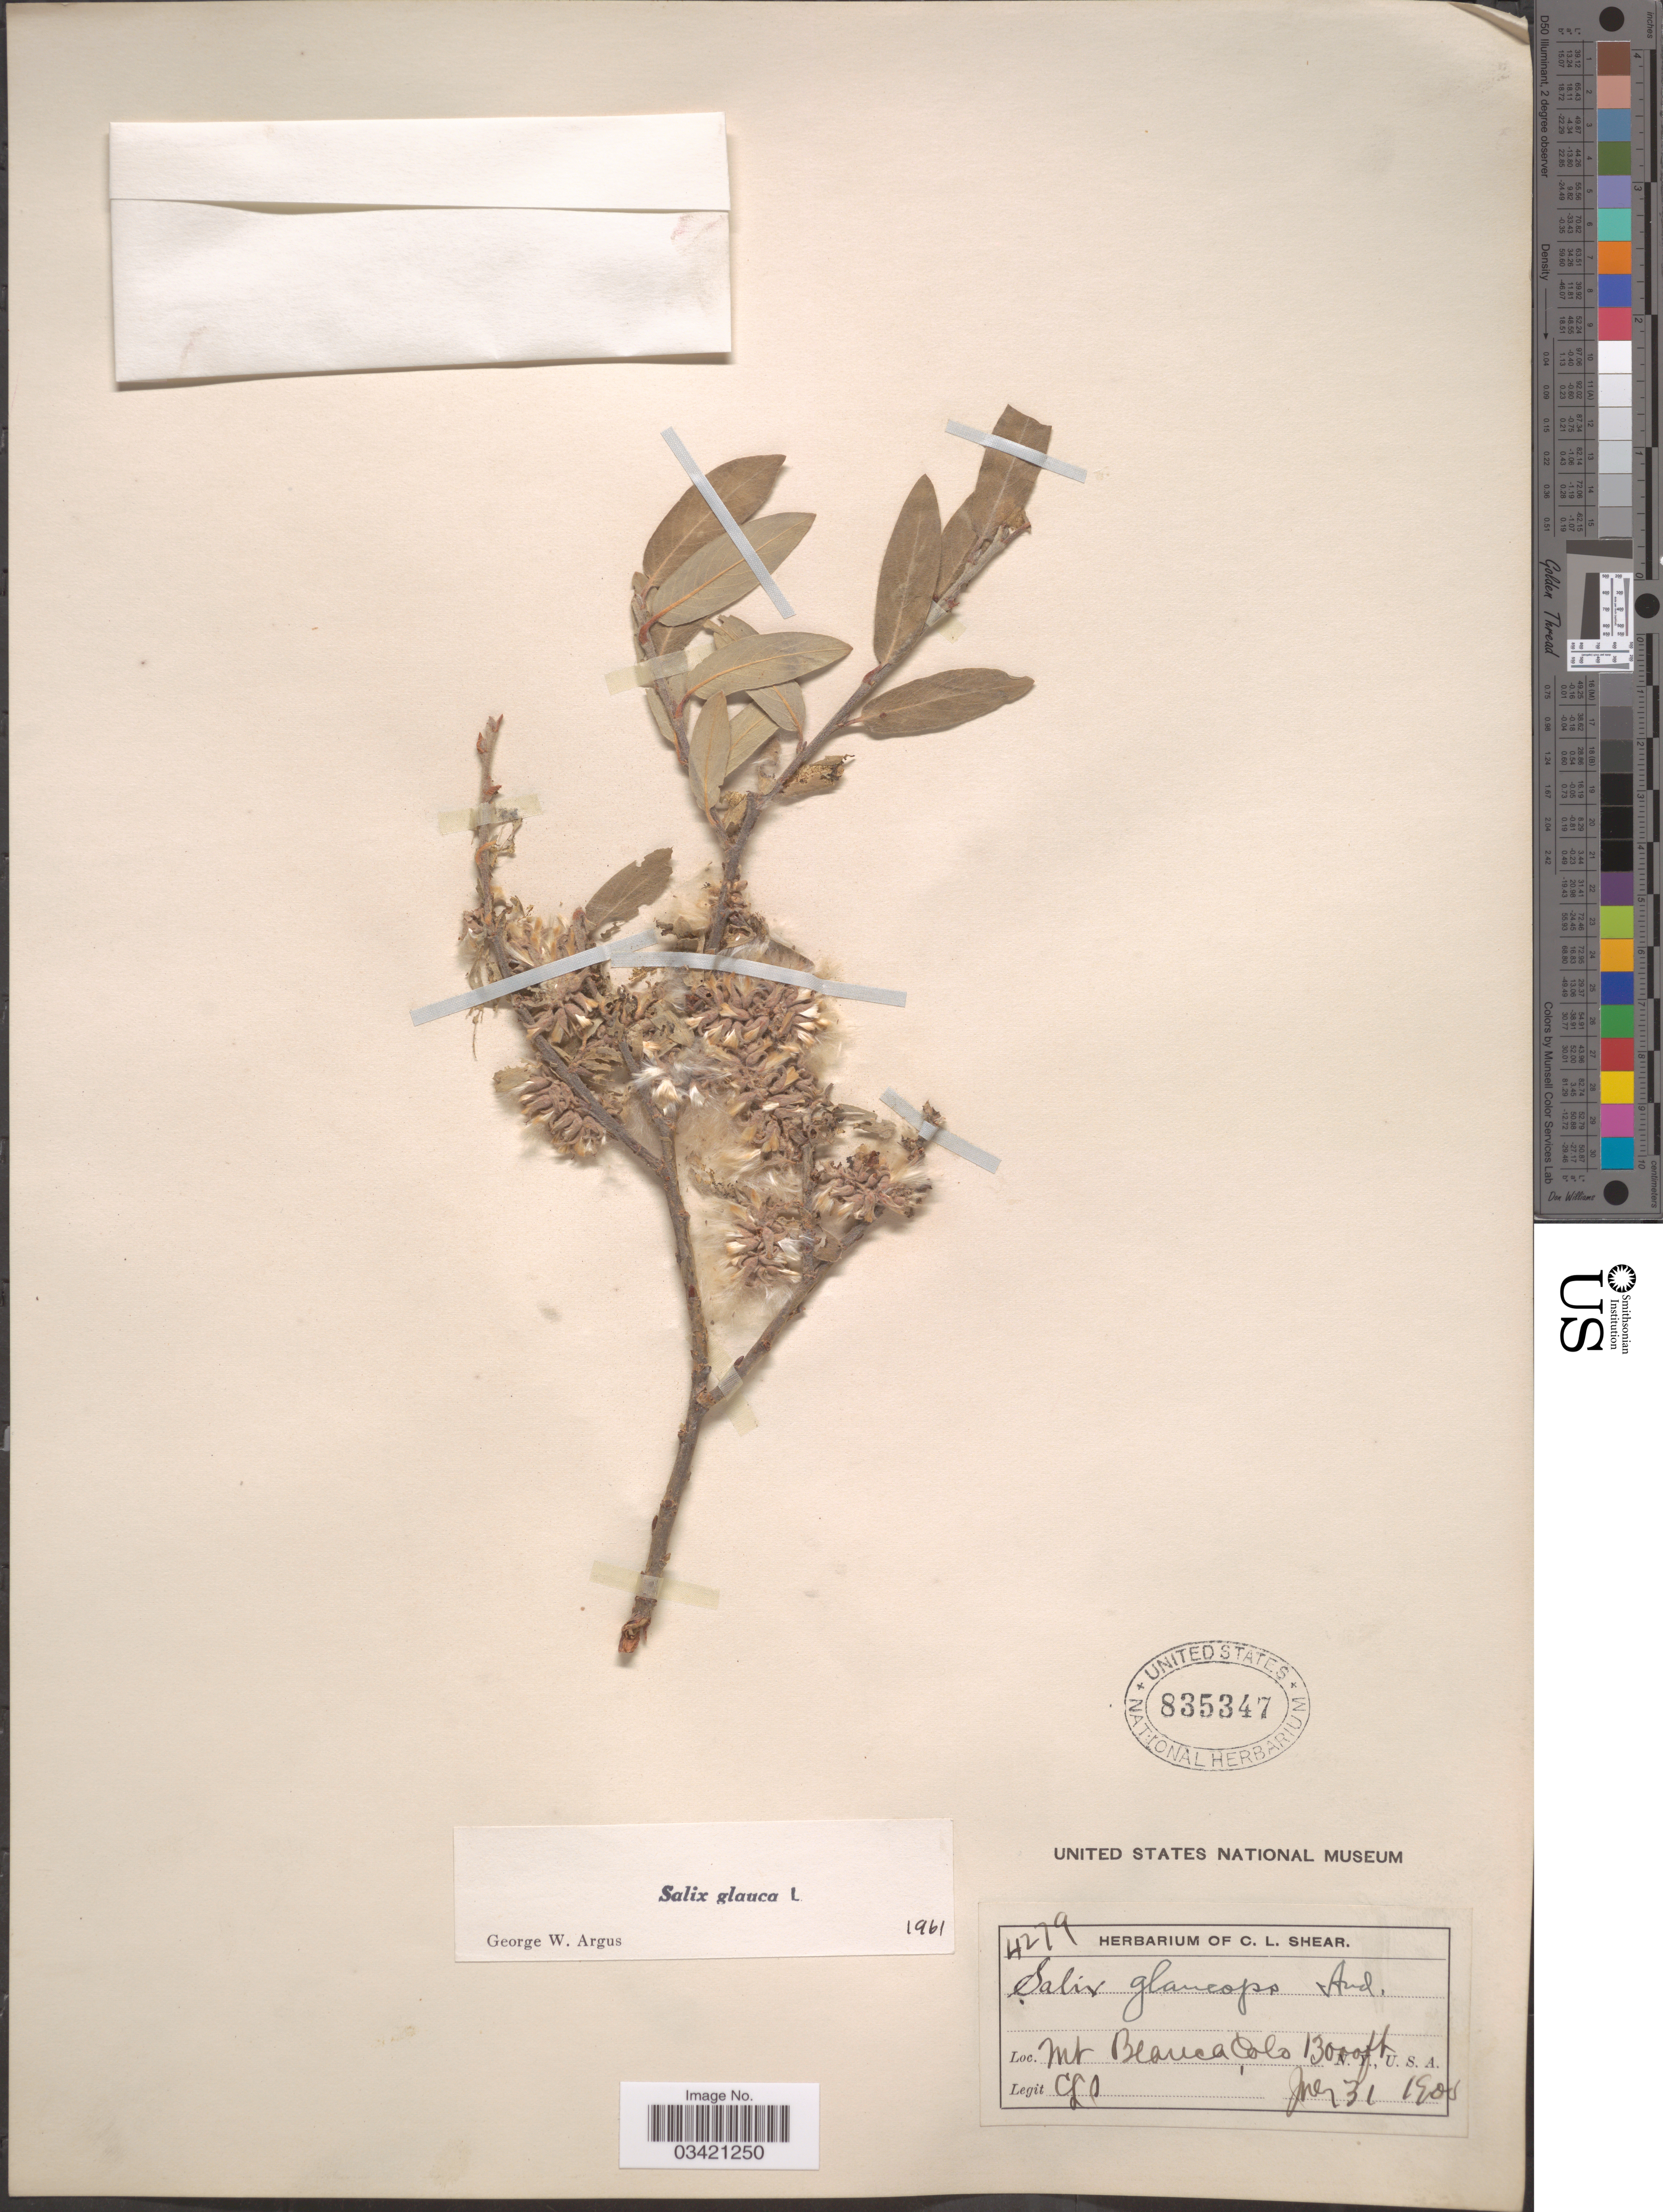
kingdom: Plantae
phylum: Tracheophyta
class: Magnoliopsida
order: Malpighiales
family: Salicaceae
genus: Salix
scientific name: Salix glauca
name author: L.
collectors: C. L. Shear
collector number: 4279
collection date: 1905-07-31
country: United States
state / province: Colorado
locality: Mt. Blanca.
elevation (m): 3962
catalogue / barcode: US 835347